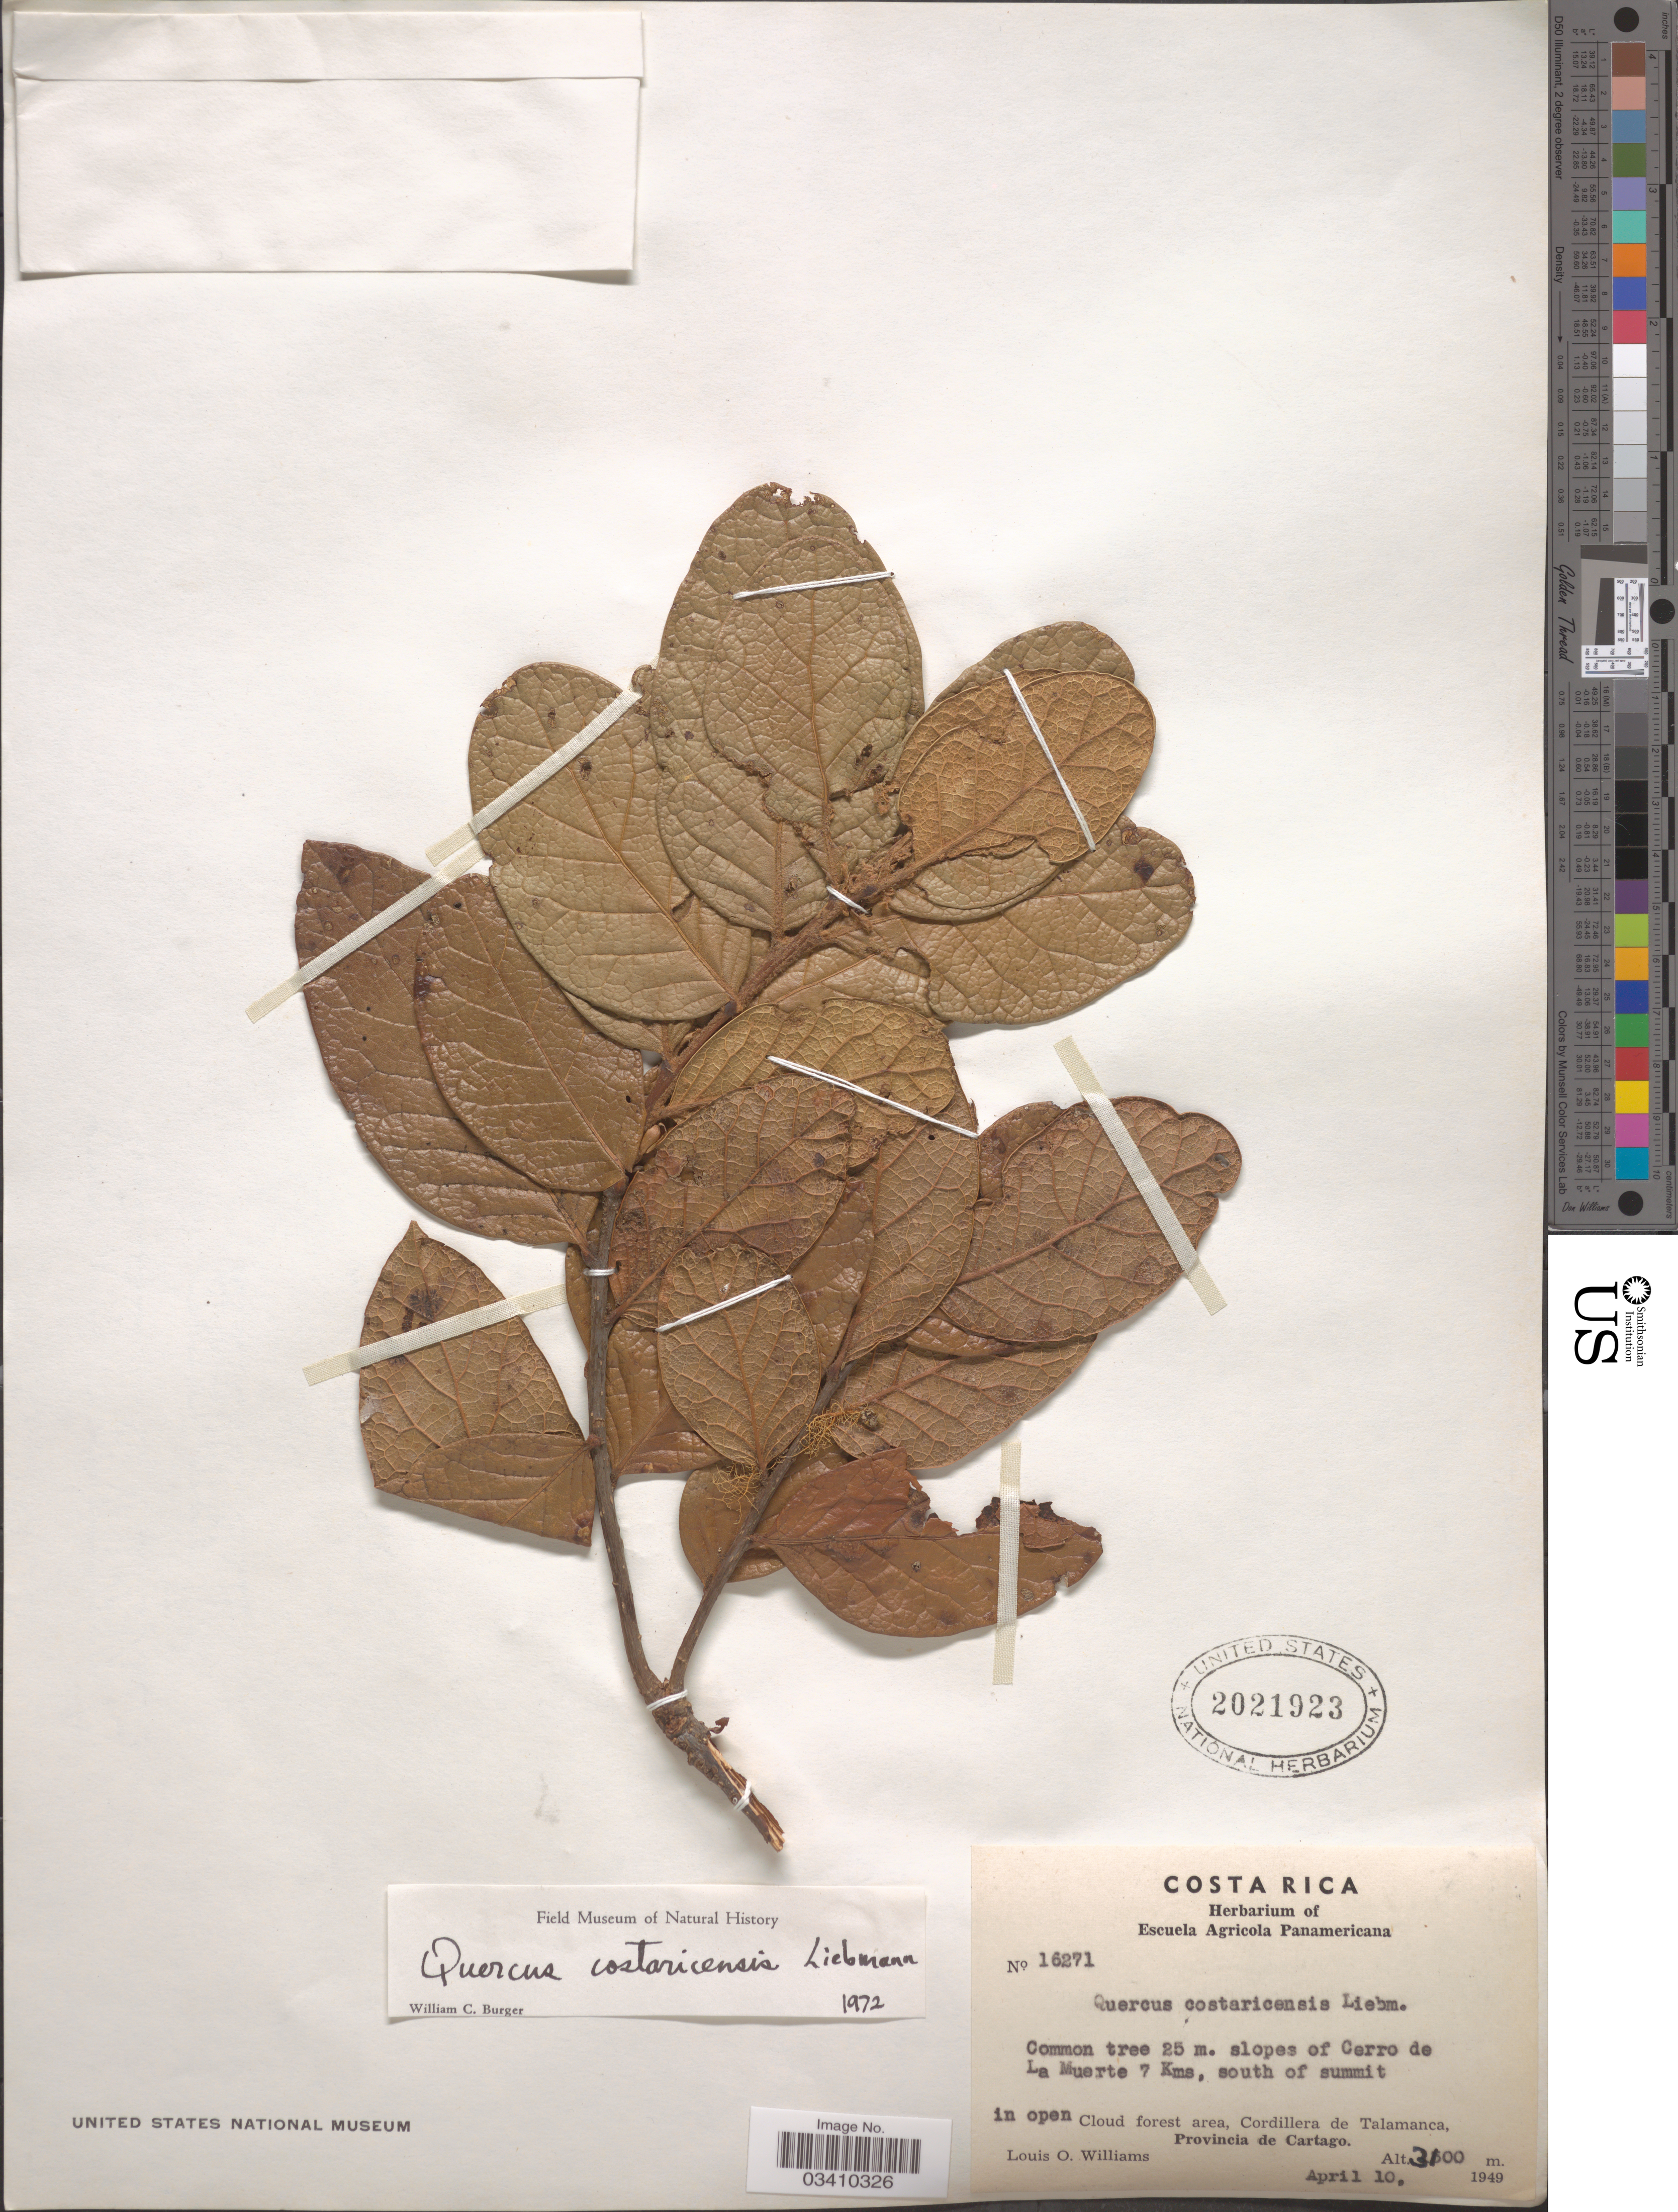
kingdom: Plantae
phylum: Tracheophyta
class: Magnoliopsida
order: Fagales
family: Fagaceae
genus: Quercus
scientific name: Quercus costaricensis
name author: Liebm.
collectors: L. O. Williams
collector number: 16271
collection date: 1949-04-10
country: Costa Rica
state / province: Cartago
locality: Slopes of Cerro de La Muerte 7 Kms. south of summit in open cloud forest area, Cordillera de Talamanca.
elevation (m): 3100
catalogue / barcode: US 2021923